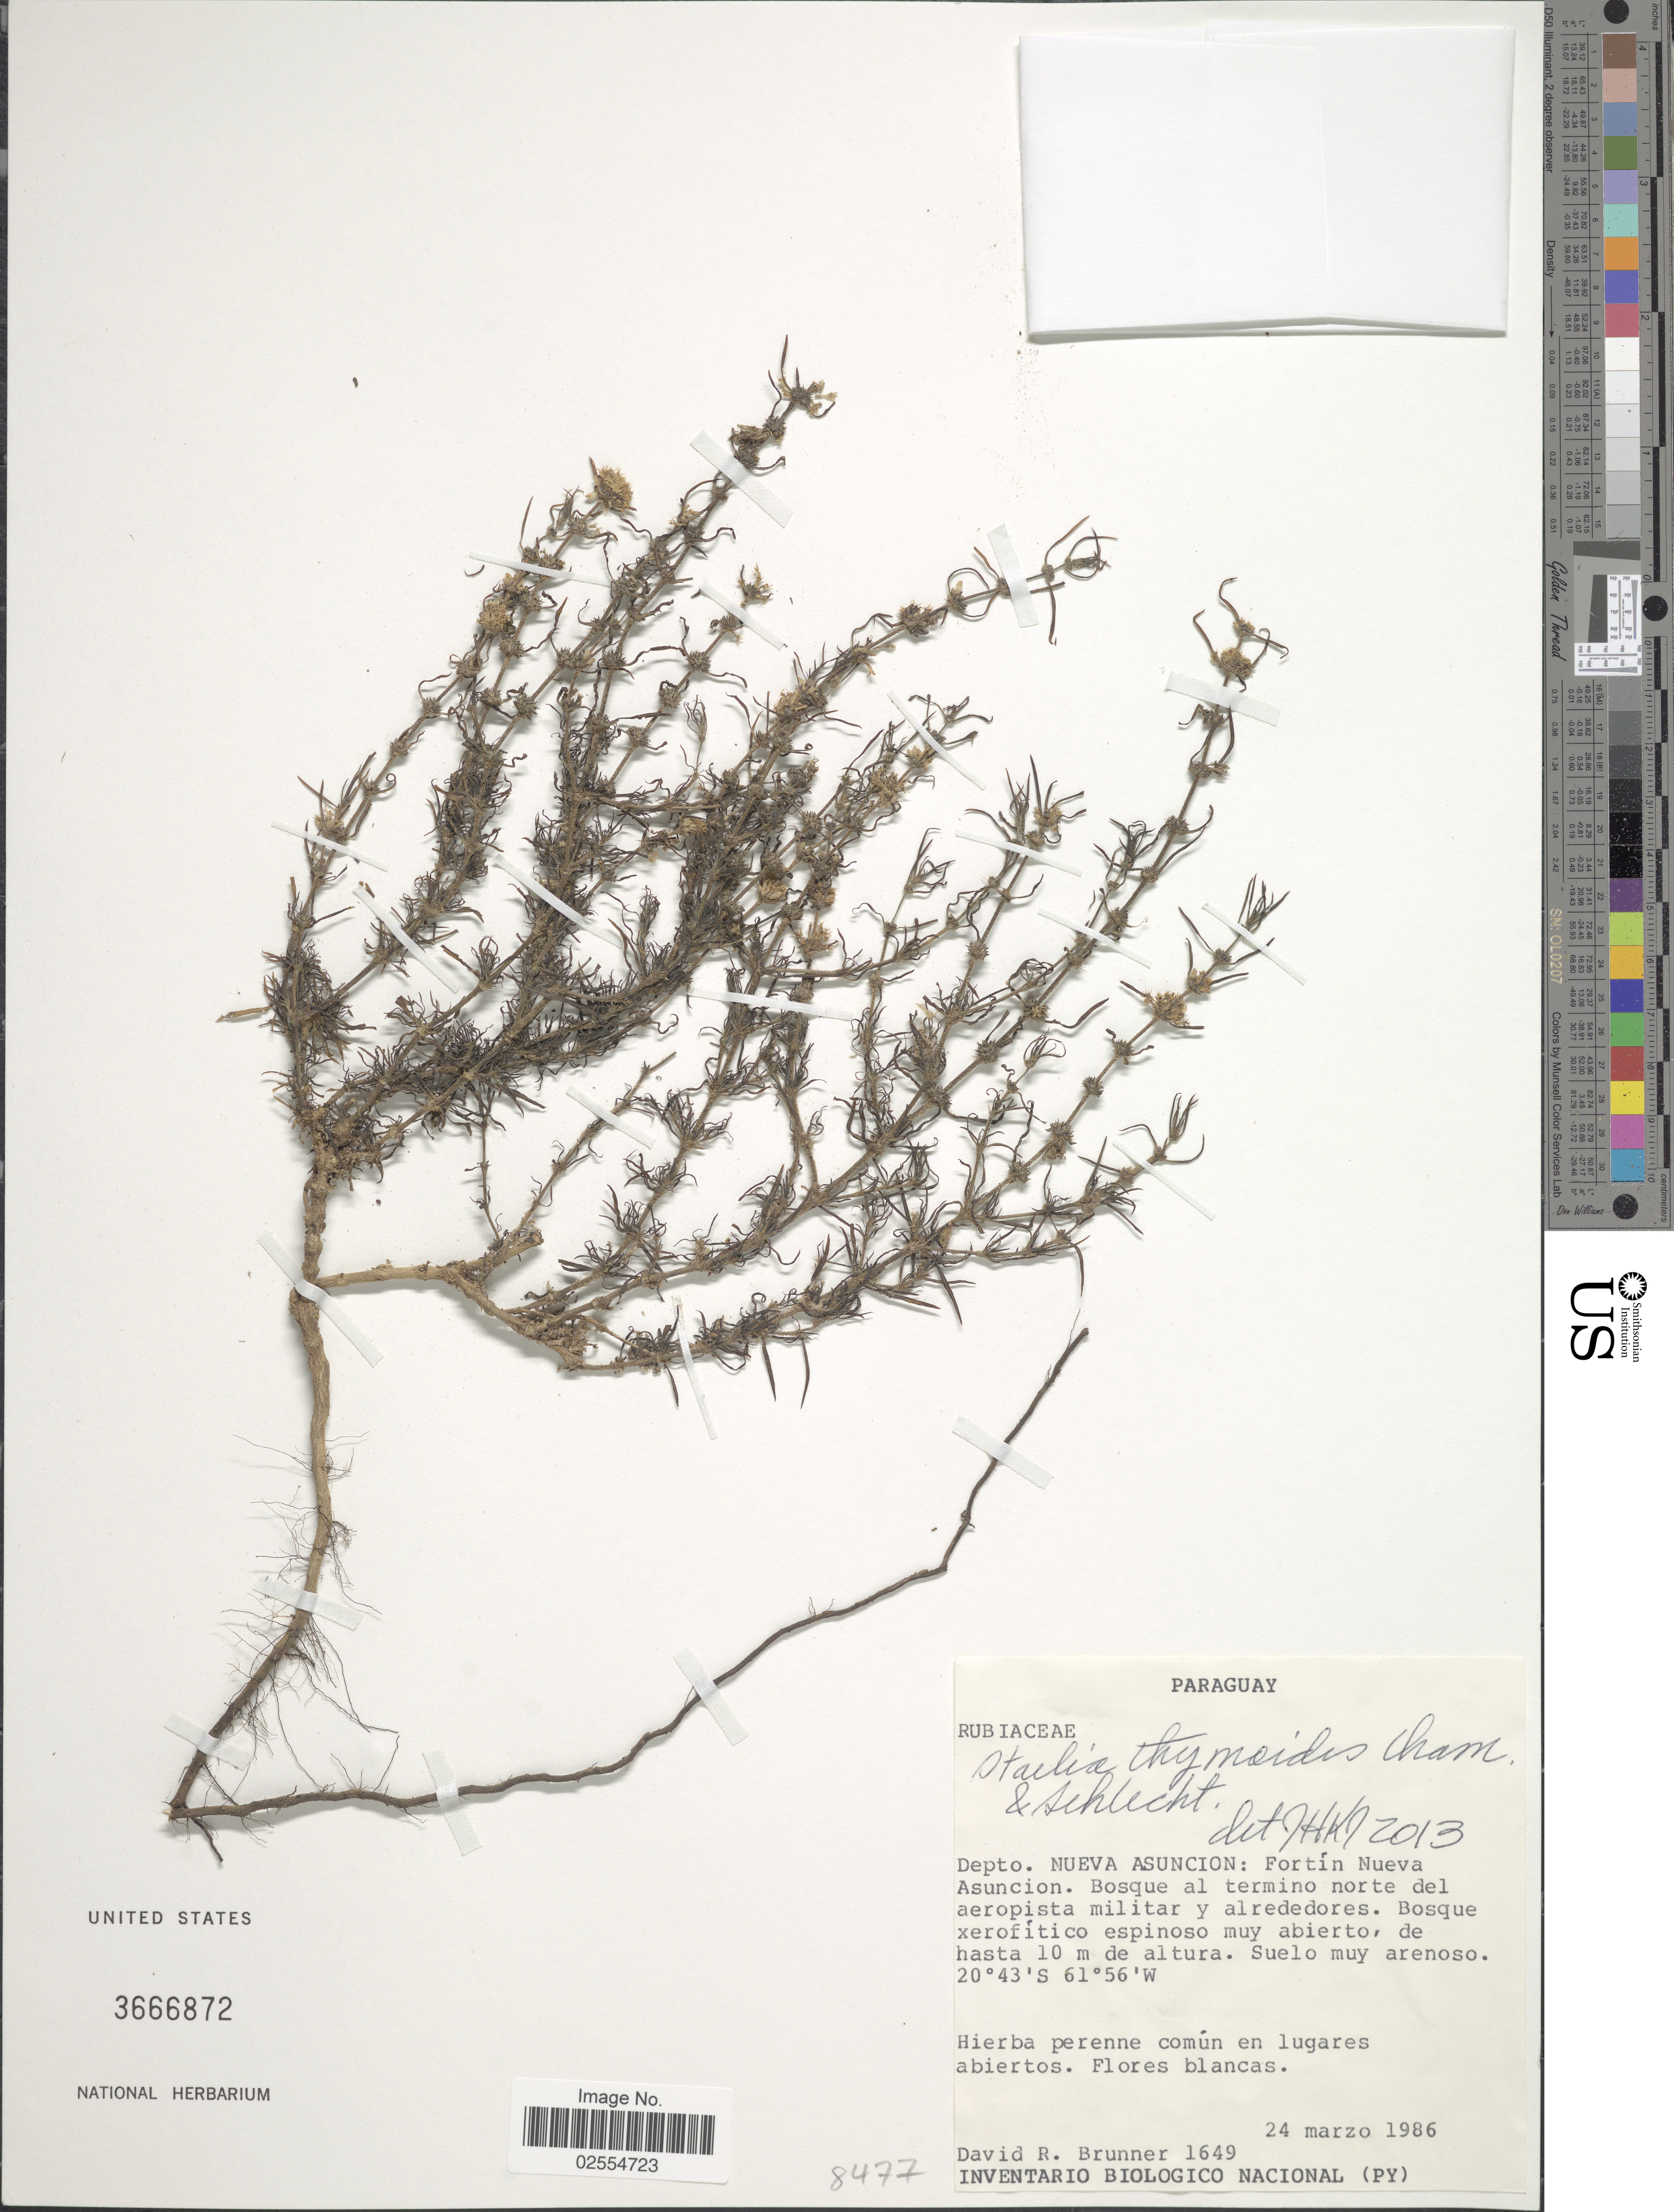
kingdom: Plantae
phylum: Tracheophyta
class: Magnoliopsida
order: Gentianales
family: Rubiaceae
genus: Staelia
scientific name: Staelia thymoides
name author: Cham. & Schltdl.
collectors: D. R. Brunner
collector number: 1649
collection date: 1986-03-24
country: Paraguay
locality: Depto. Nueva Asuncion: Fortin Nueva Asuncion, Bosque al termino norte del aeropista militar y alrededores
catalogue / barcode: US 3666872